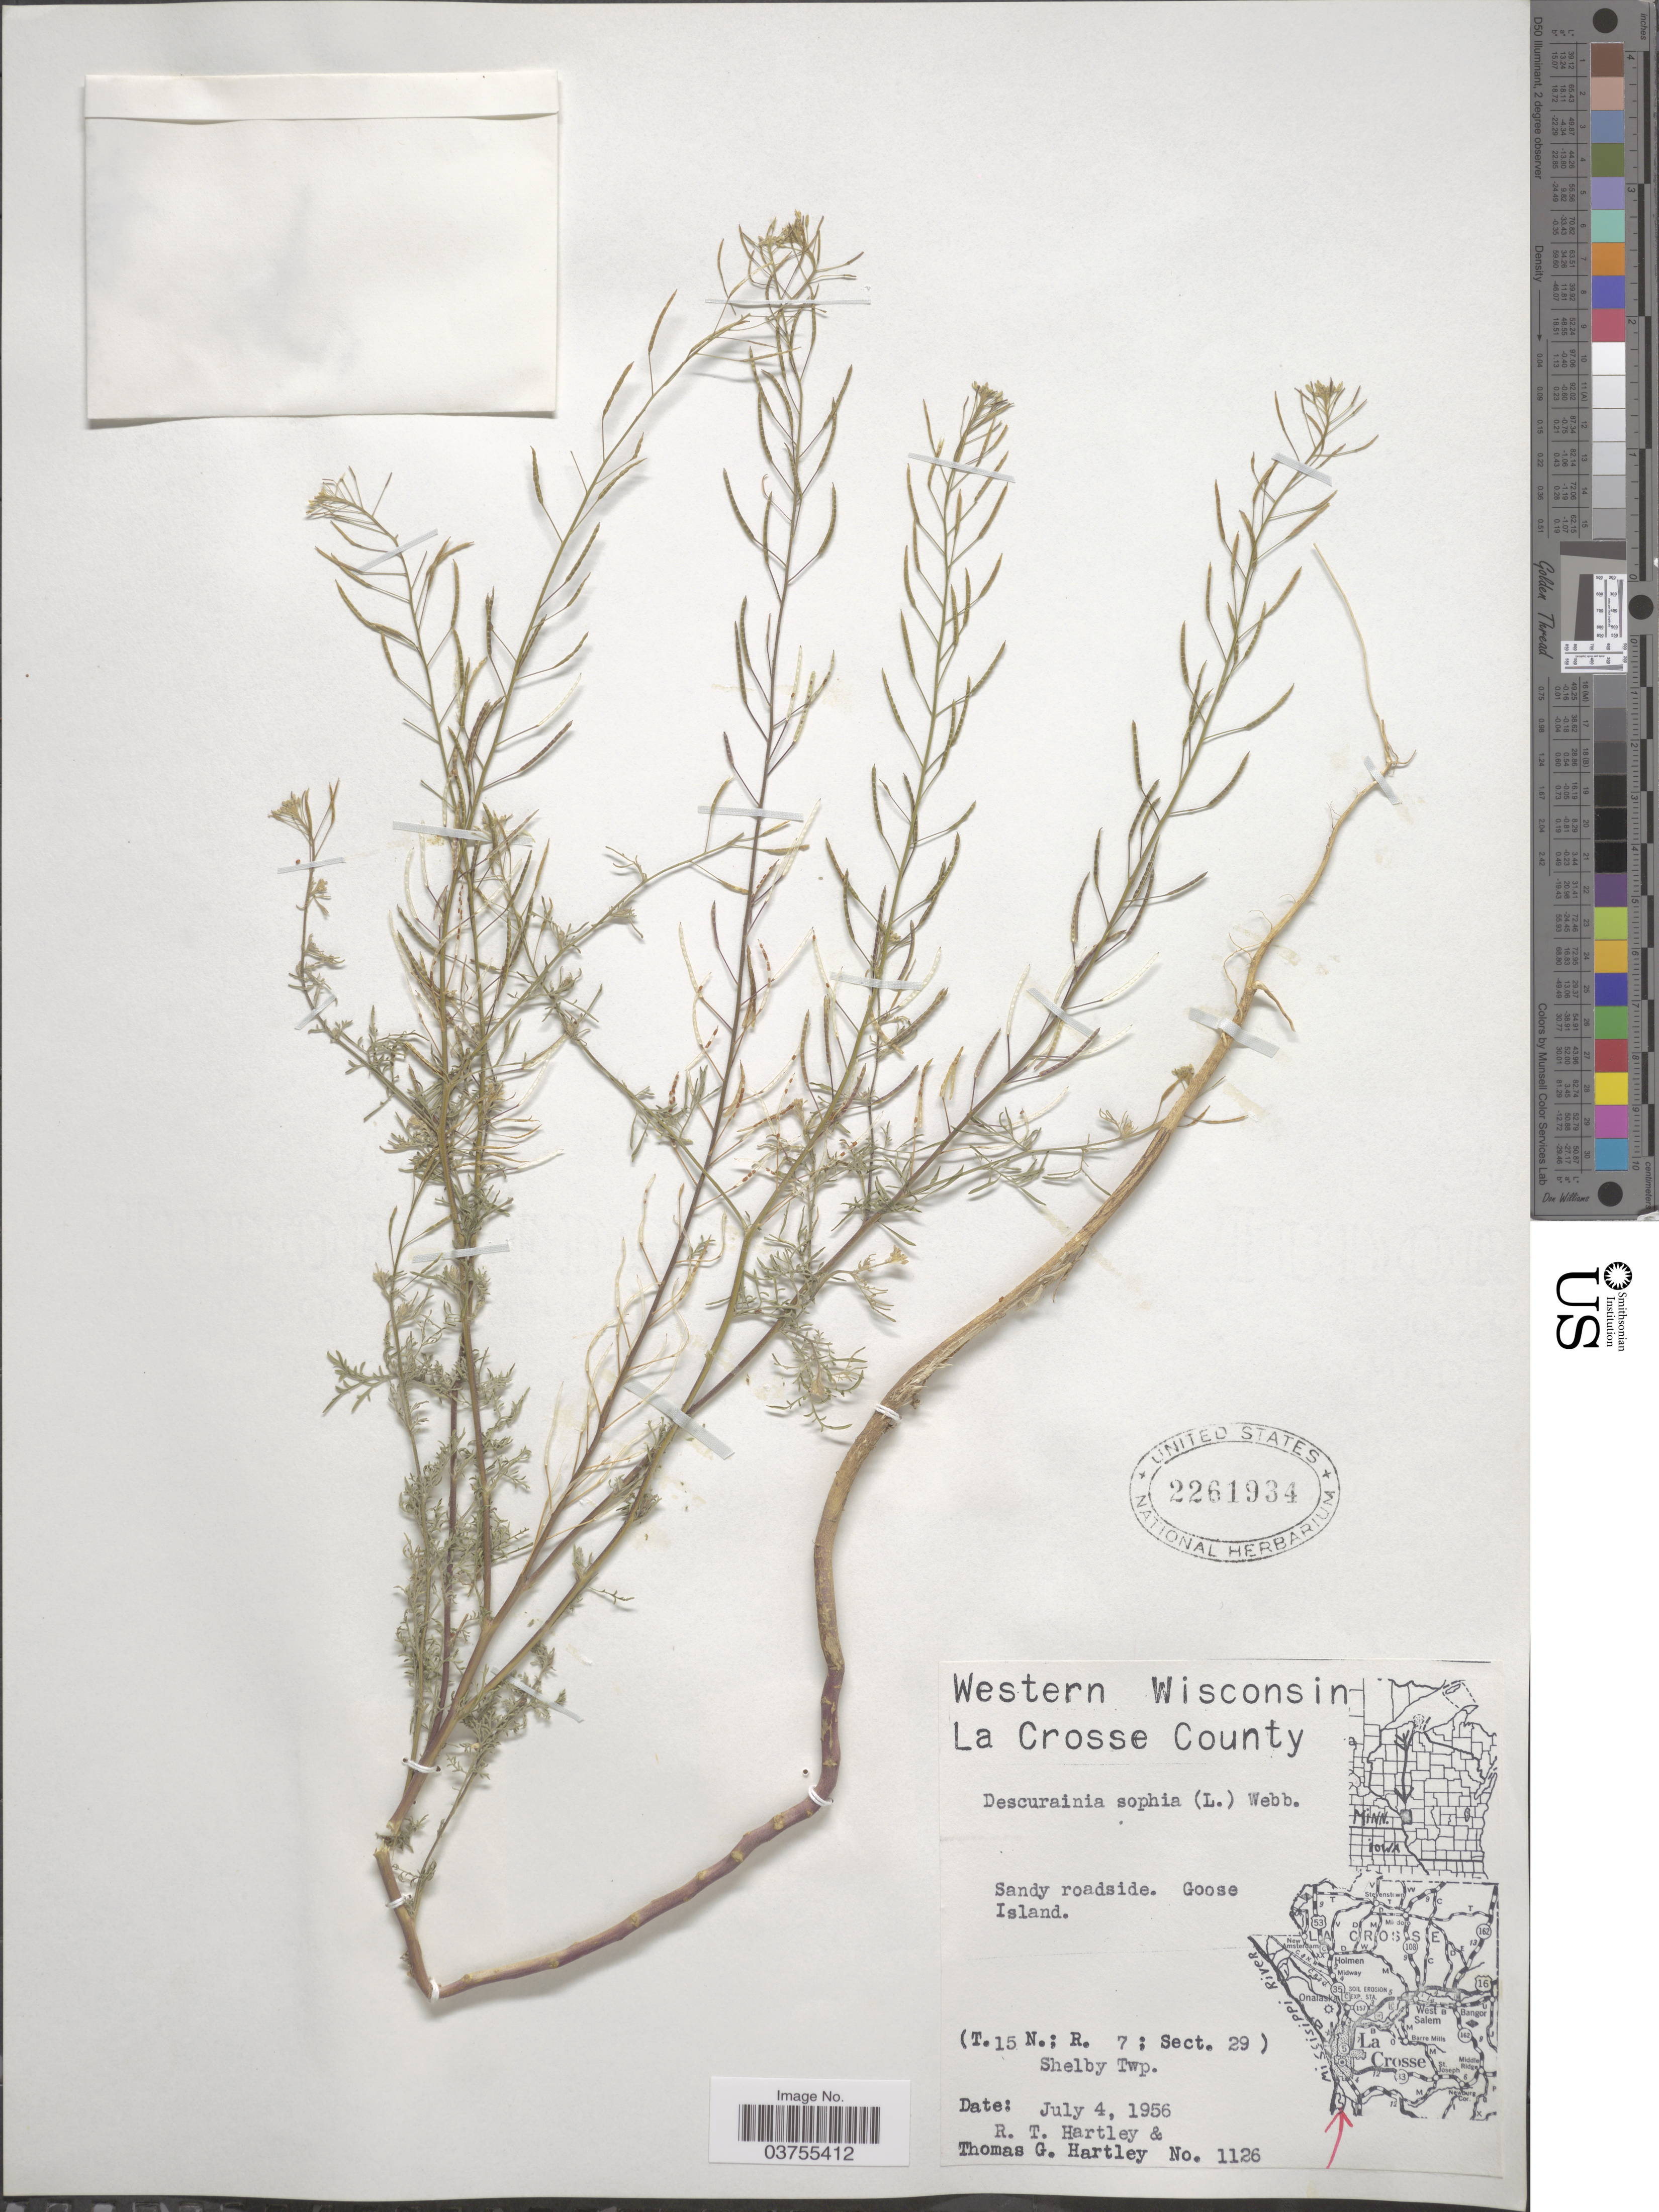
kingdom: Plantae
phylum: Tracheophyta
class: Magnoliopsida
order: Brassicales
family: Brassicaceae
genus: Descurainia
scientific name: Descurainia sophia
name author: (L.) Webb ex Prantl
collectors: R. T. Hartley & T. Hartley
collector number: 1126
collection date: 1956-07-04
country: United States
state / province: Wisconsin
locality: Western Wisconsin. La Crosse County. Sandy roadside. Goose Island. (T.15N.;R.7;Sect.29) Shelby Twp.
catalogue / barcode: US 2261934